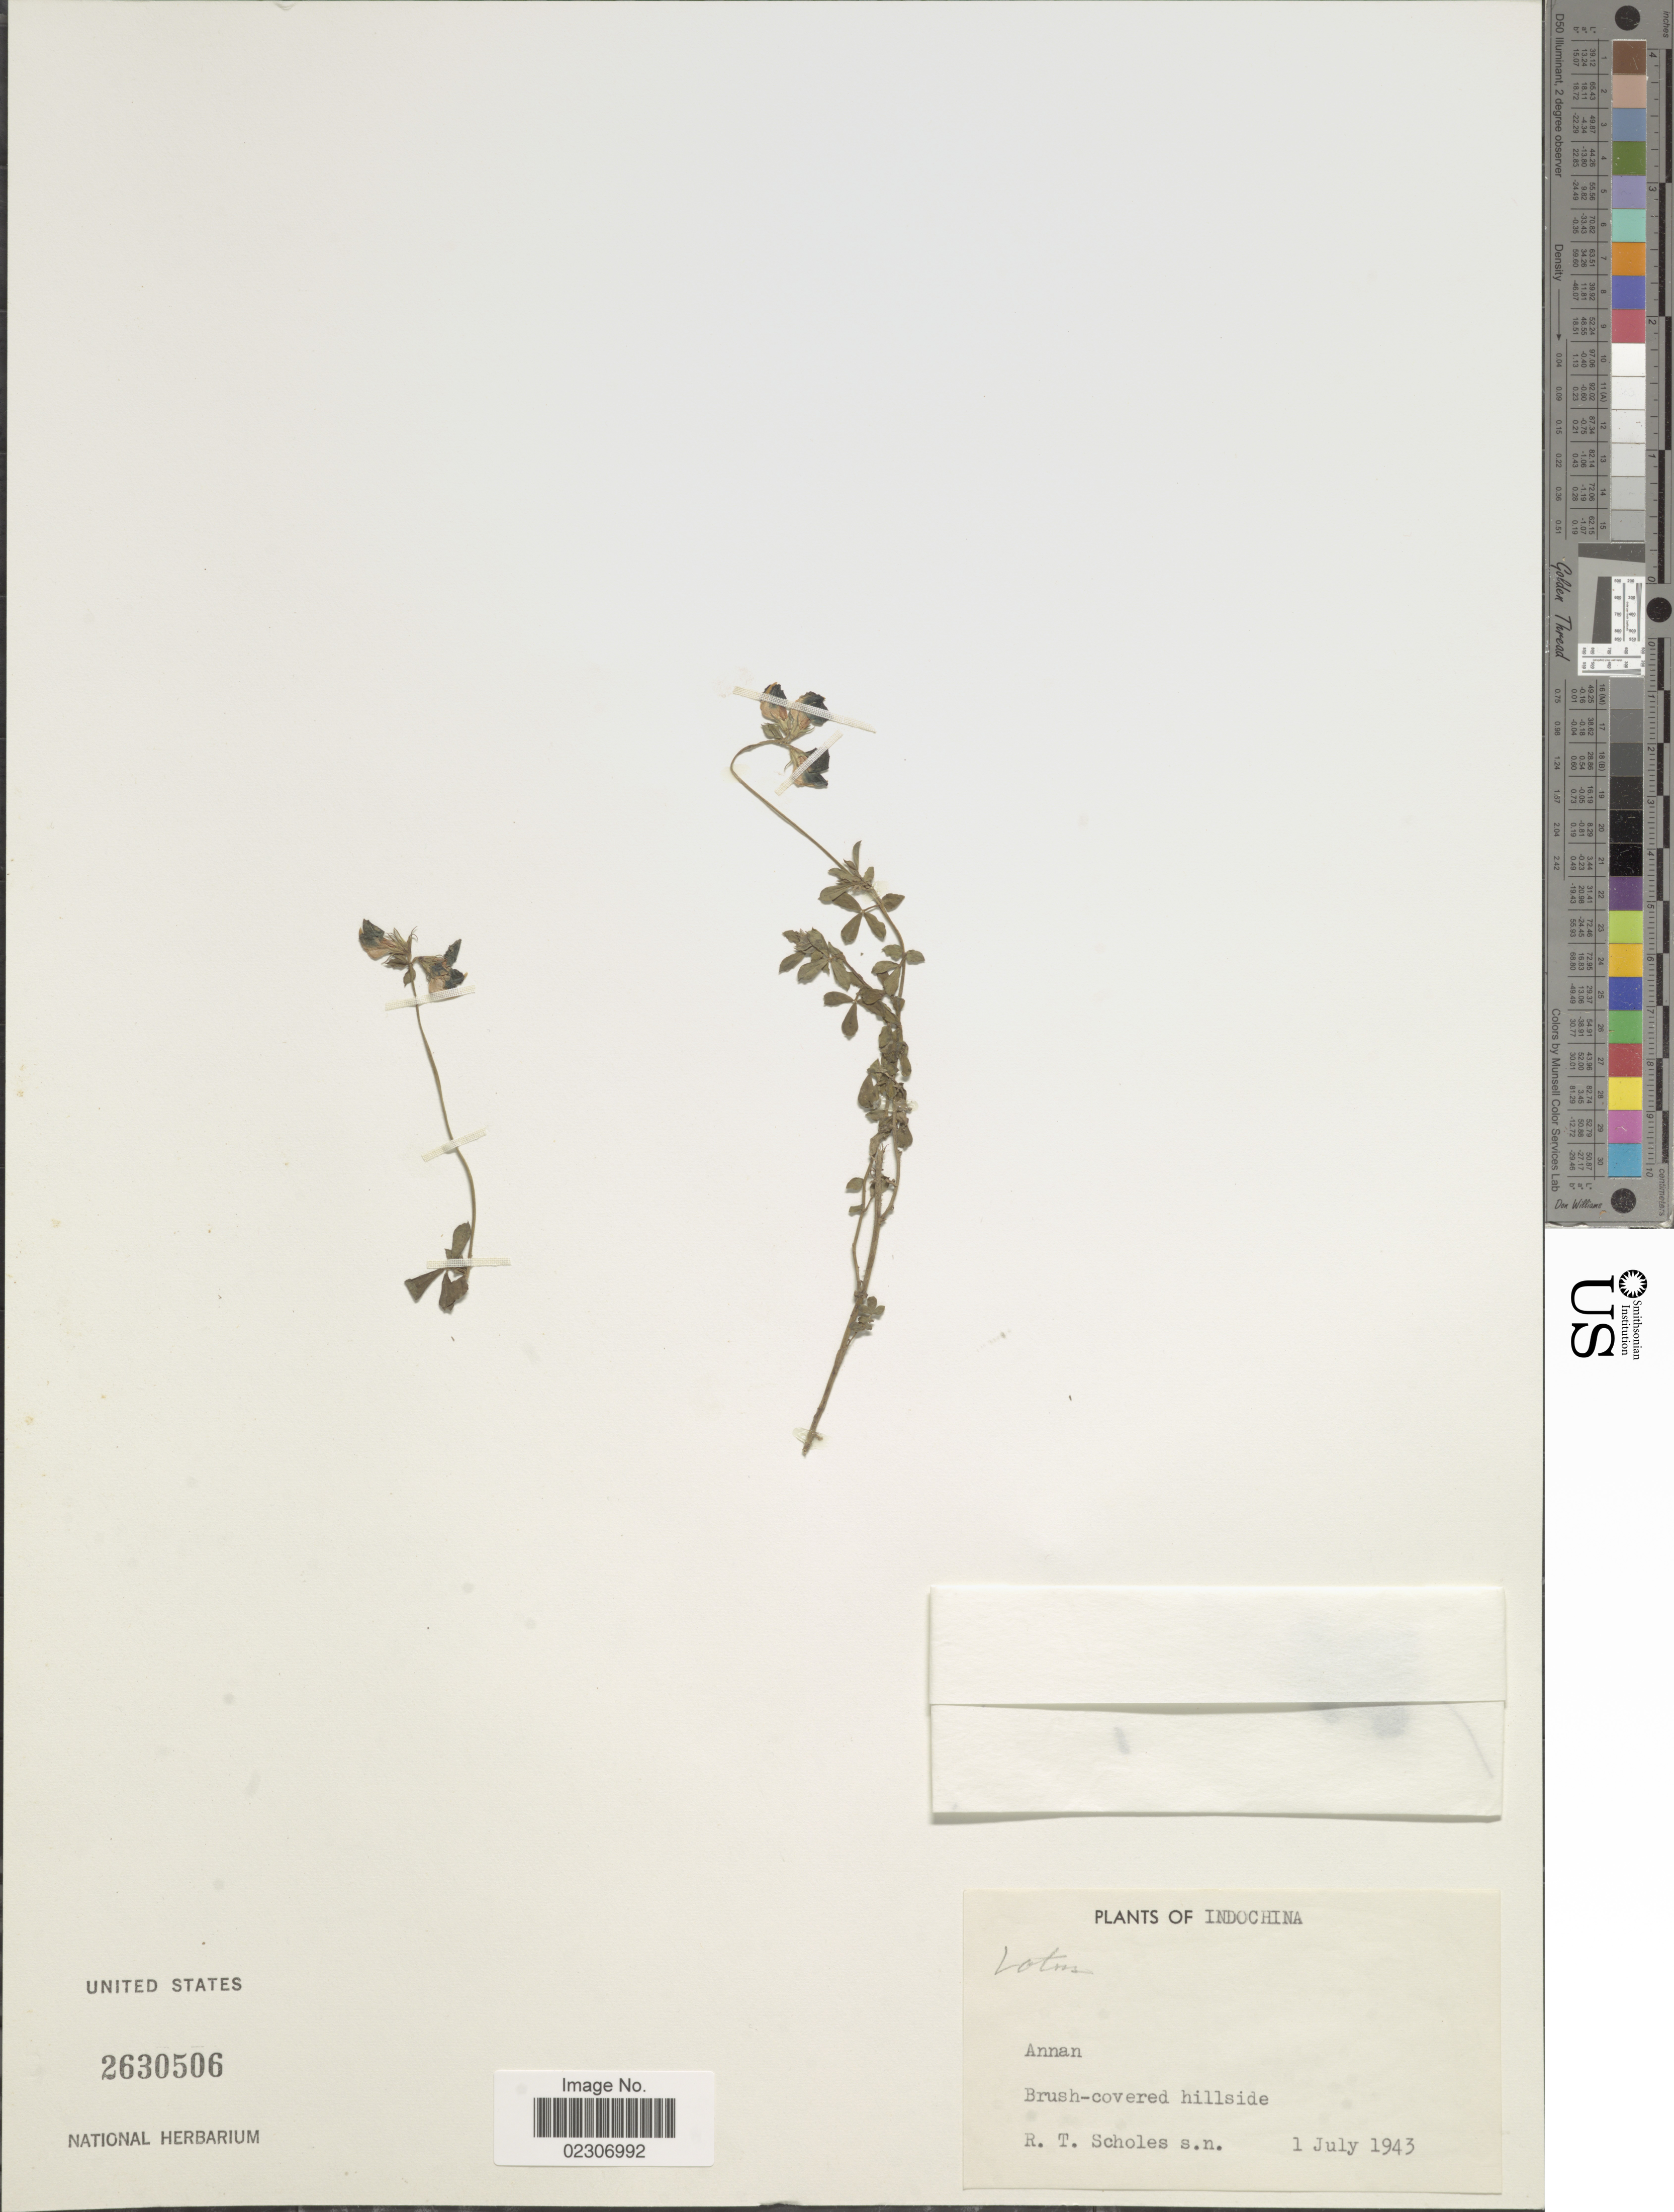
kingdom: Plantae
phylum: Tracheophyta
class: Magnoliopsida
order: Fabales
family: Fabaceae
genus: Lotus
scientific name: Lotus sp.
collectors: R. Scholes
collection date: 1943-07-01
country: Vietnam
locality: Indochina, Annan, Brush-covered hillside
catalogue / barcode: US 2630506